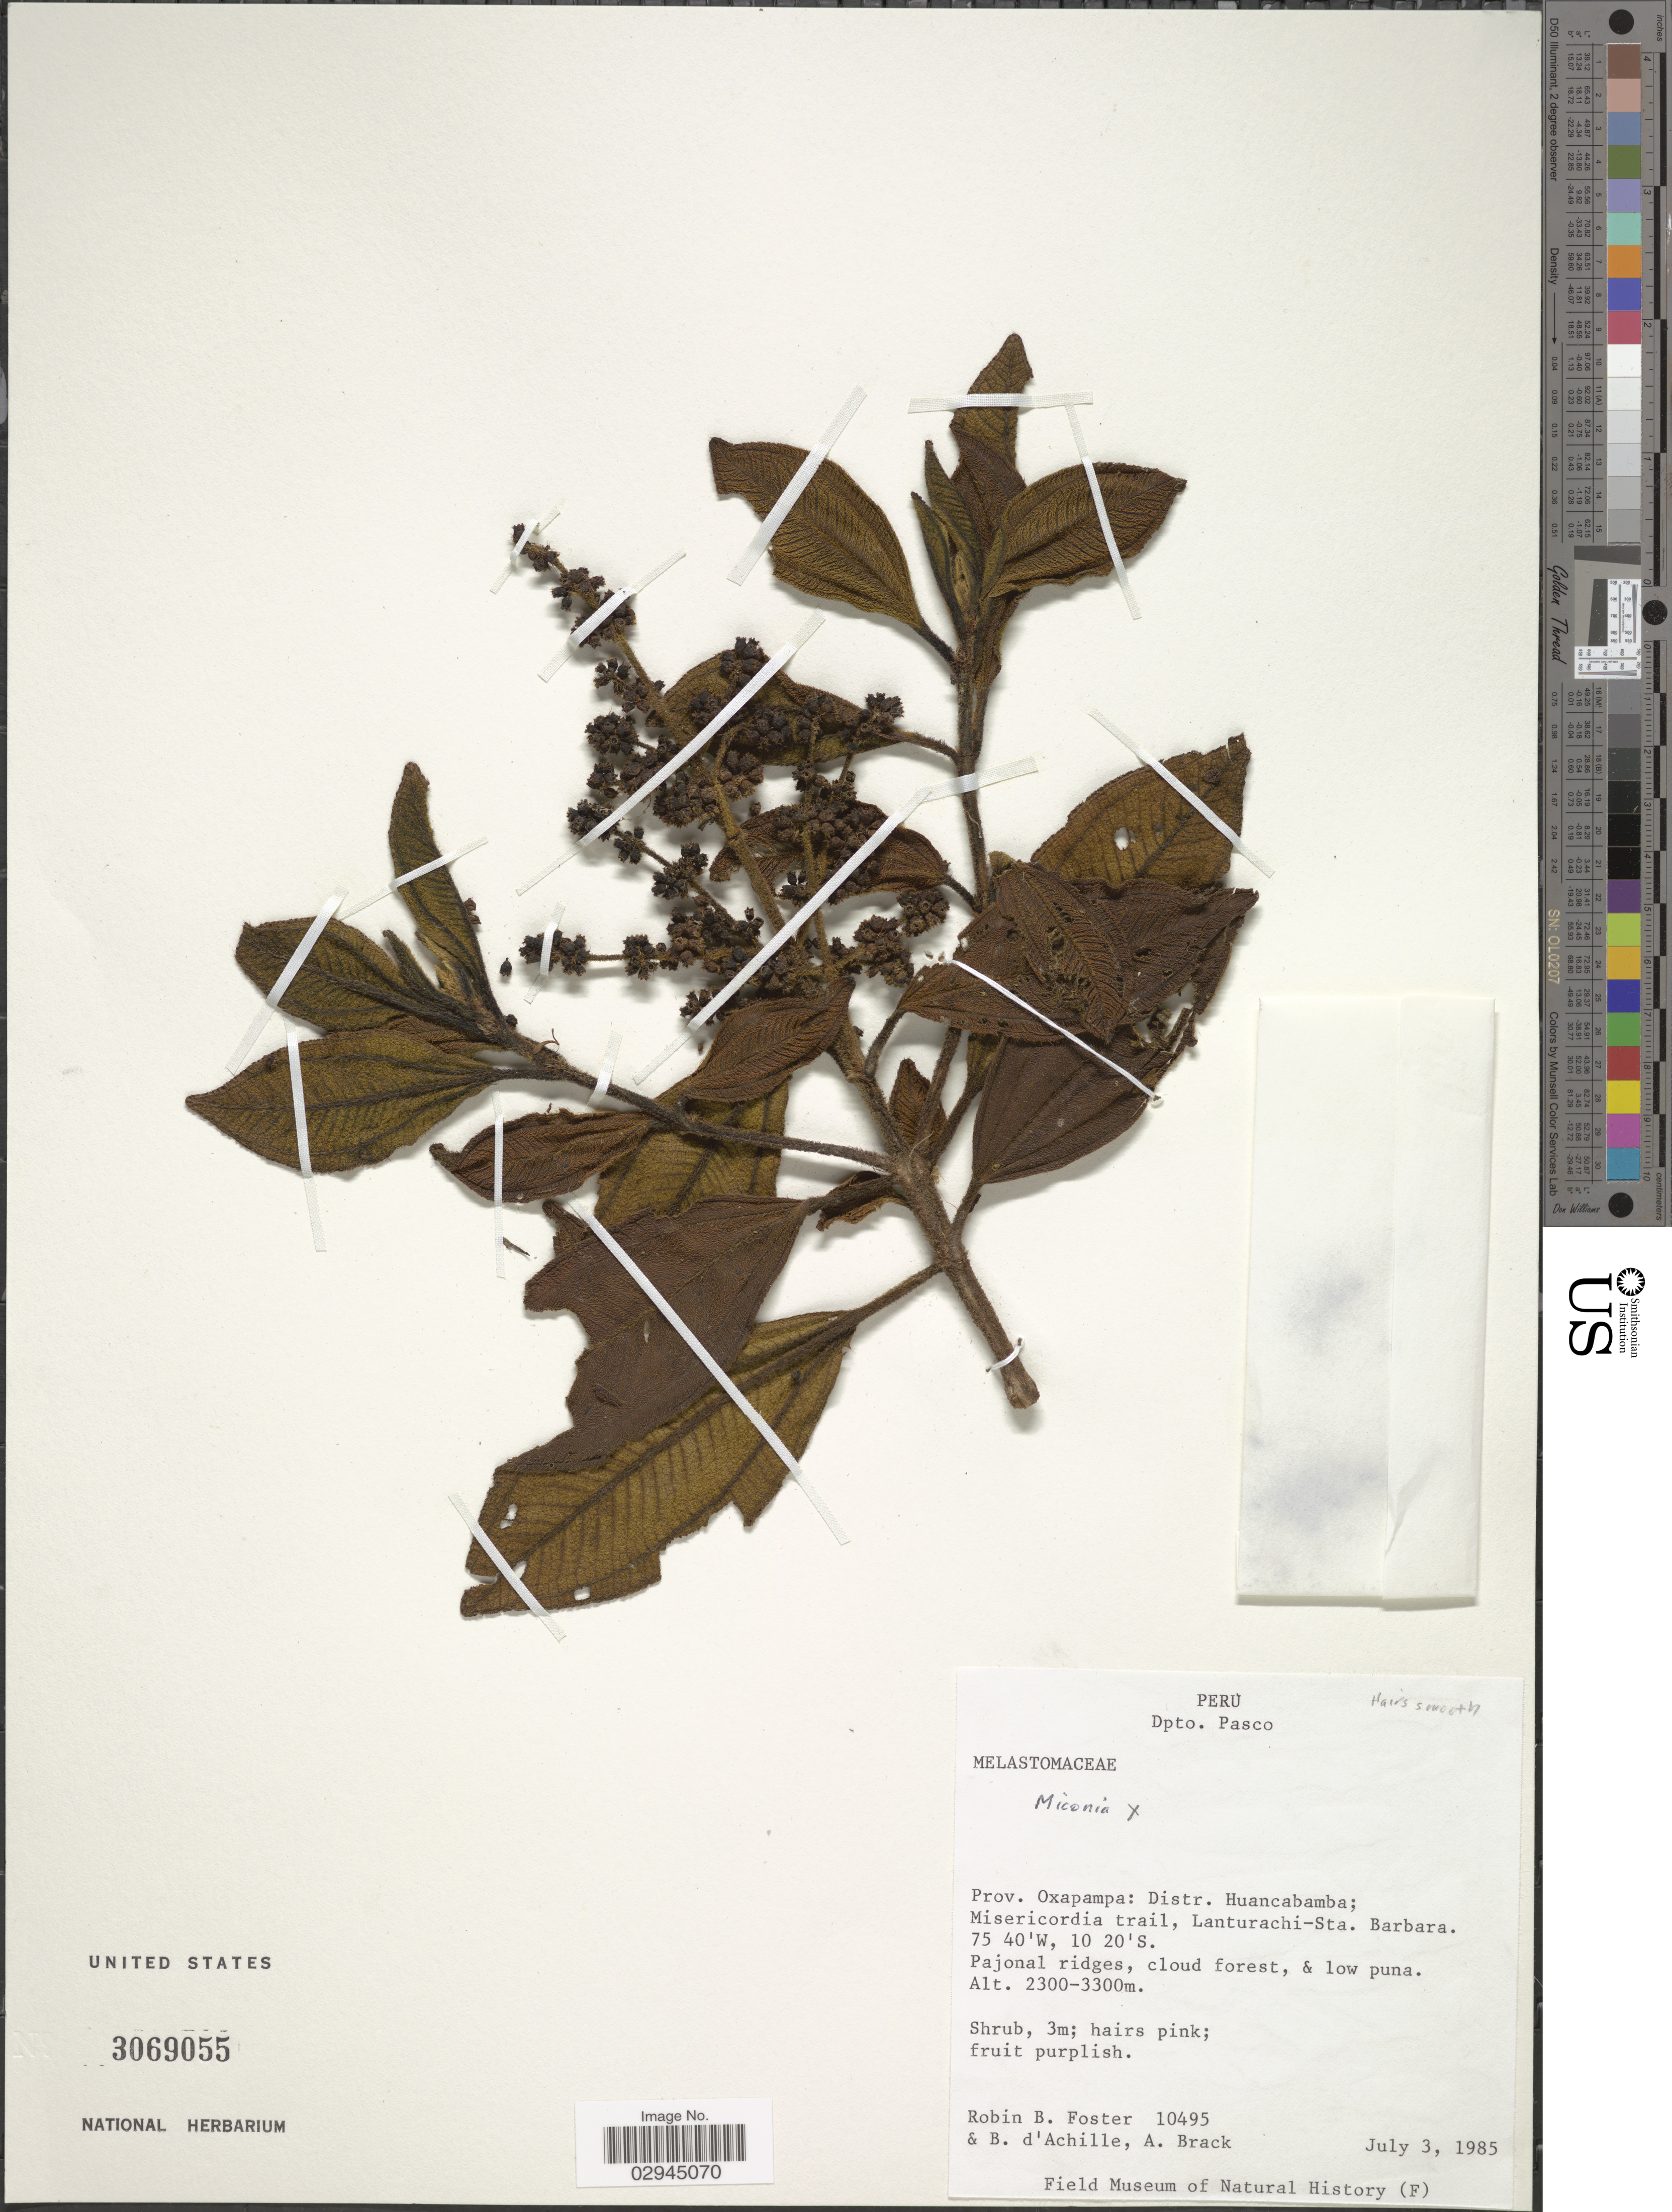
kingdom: Plantae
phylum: Tracheophyta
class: Magnoliopsida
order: Myrtales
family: Melastomataceae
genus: Miconia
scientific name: Miconia sp.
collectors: R. B. Foster, B. d'Achille & A. Brack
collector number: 10495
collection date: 1985-07-03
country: Peru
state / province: Pasco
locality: Dpto. Pasco. Prov. Oxapampa: Distr. Huancabamba; Misericordia trail, Lanturachi-Sta. Barbara.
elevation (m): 2300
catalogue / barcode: US 3069055